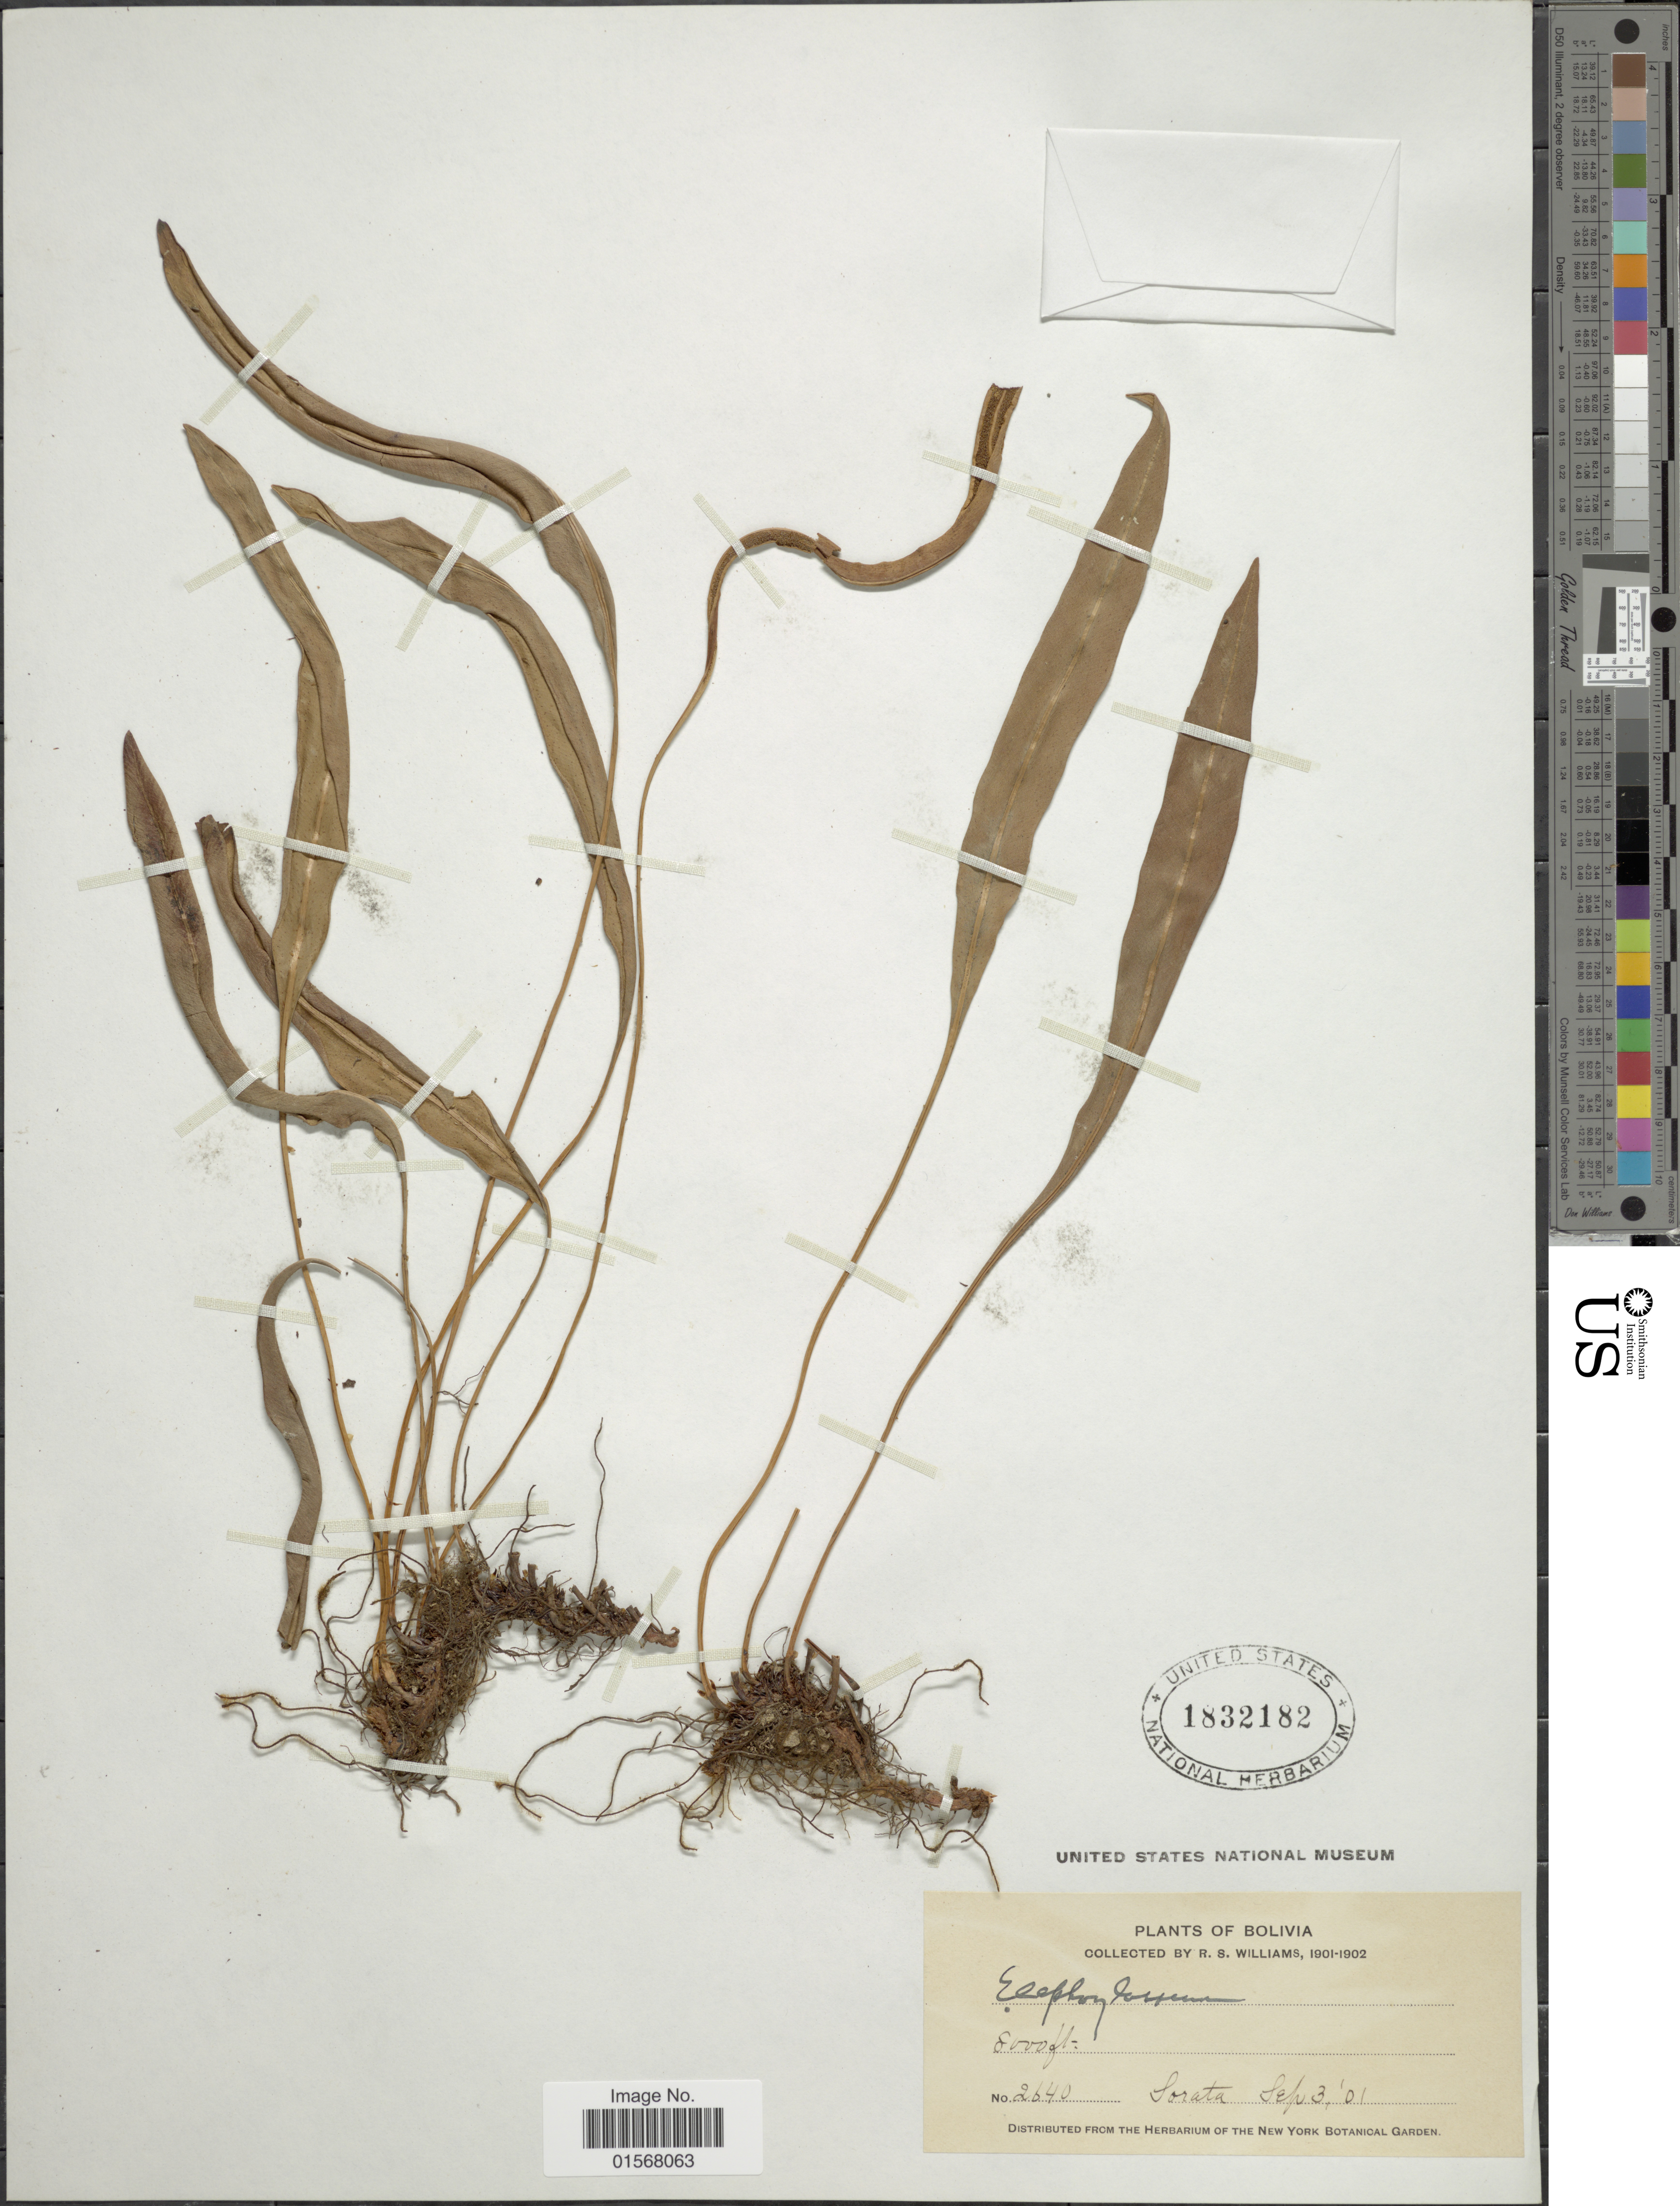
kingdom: Plantae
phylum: Tracheophyta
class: Polypodiopsida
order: Polypodiales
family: Dryopteridaceae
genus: Elaphoglossum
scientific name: Elaphoglossum sp.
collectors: R. S. Williams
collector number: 2640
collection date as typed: Sept. 3, '01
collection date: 1901-09-03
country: Bolivia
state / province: La Páz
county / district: Larecaja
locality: Sorata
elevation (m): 2438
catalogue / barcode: US 1832182